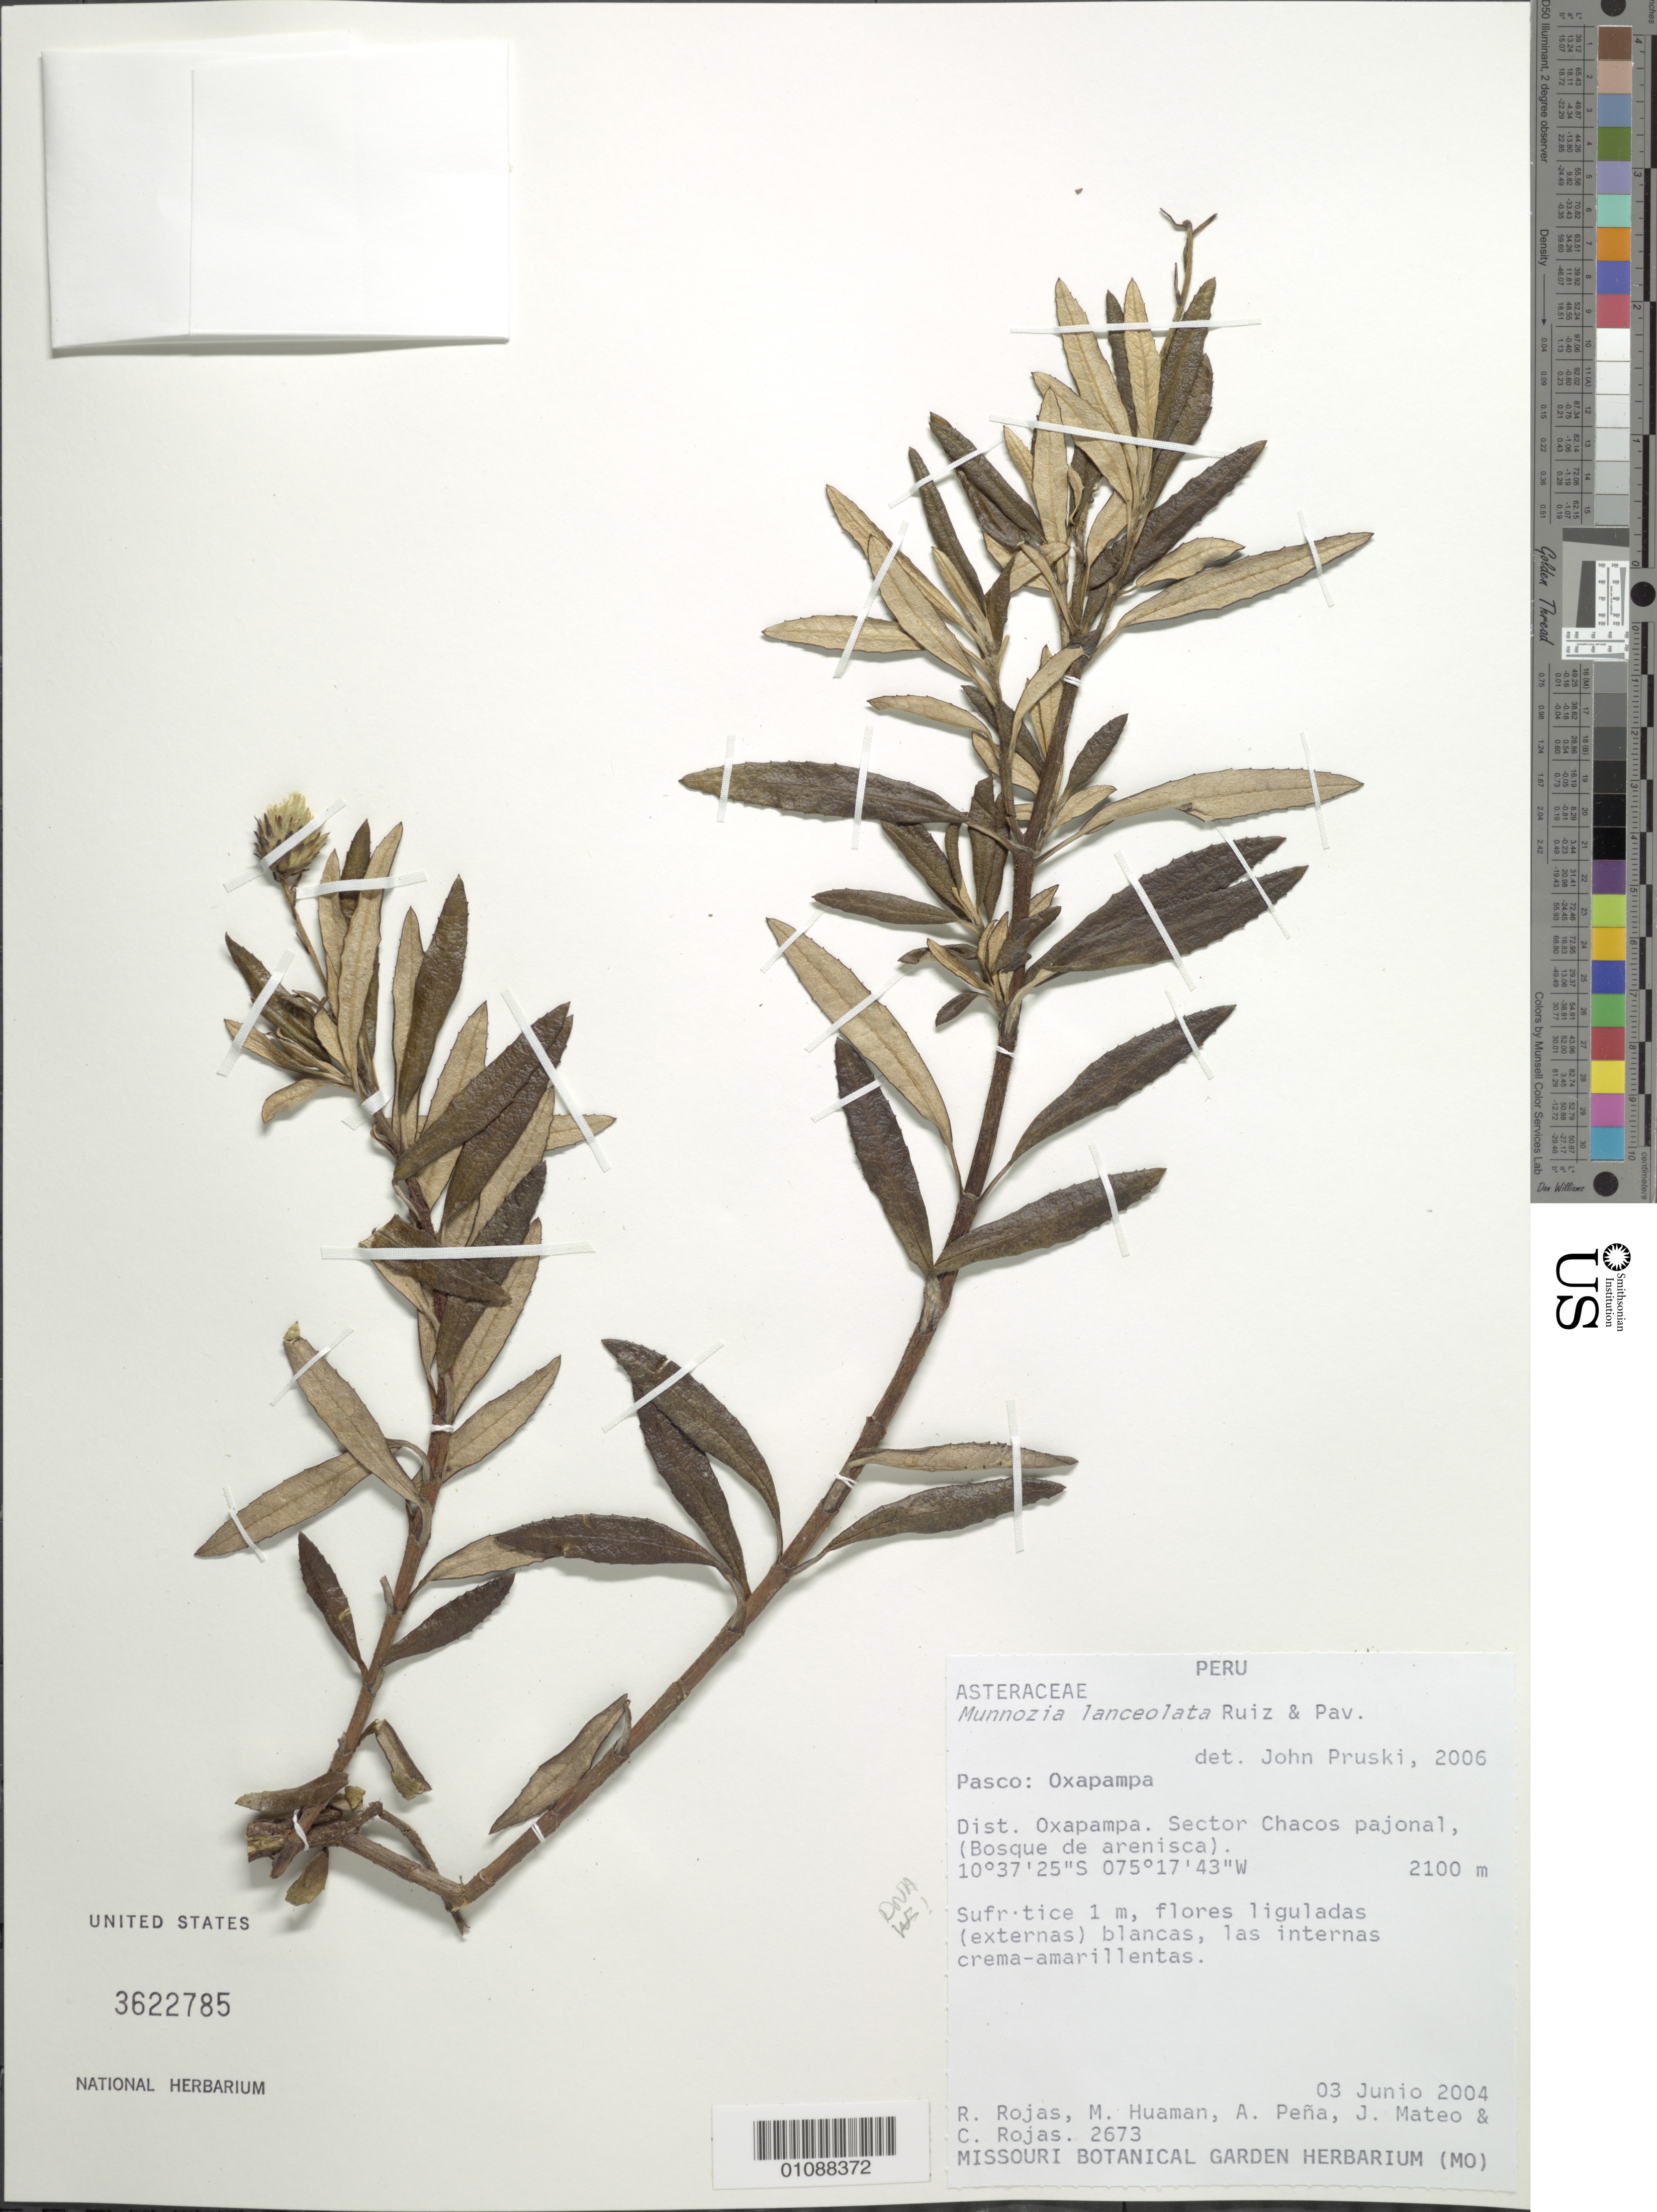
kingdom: Plantae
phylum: Tracheophyta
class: Magnoliopsida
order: Asterales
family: Asteraceae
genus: Munnozia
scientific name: Munnozia lanceolata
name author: Ruiz & Pav.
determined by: Pruski, J. F.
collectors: R. Rojas, M. Huamán, A. Peña, J. Mateo & C. Rojas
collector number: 2673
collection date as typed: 3 June 2004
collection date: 2004-06-03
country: Peru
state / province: Pasco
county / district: Oxapampa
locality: Sector Chacos pajonal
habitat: Bosque de arenisca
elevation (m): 2100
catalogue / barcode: US 3622785